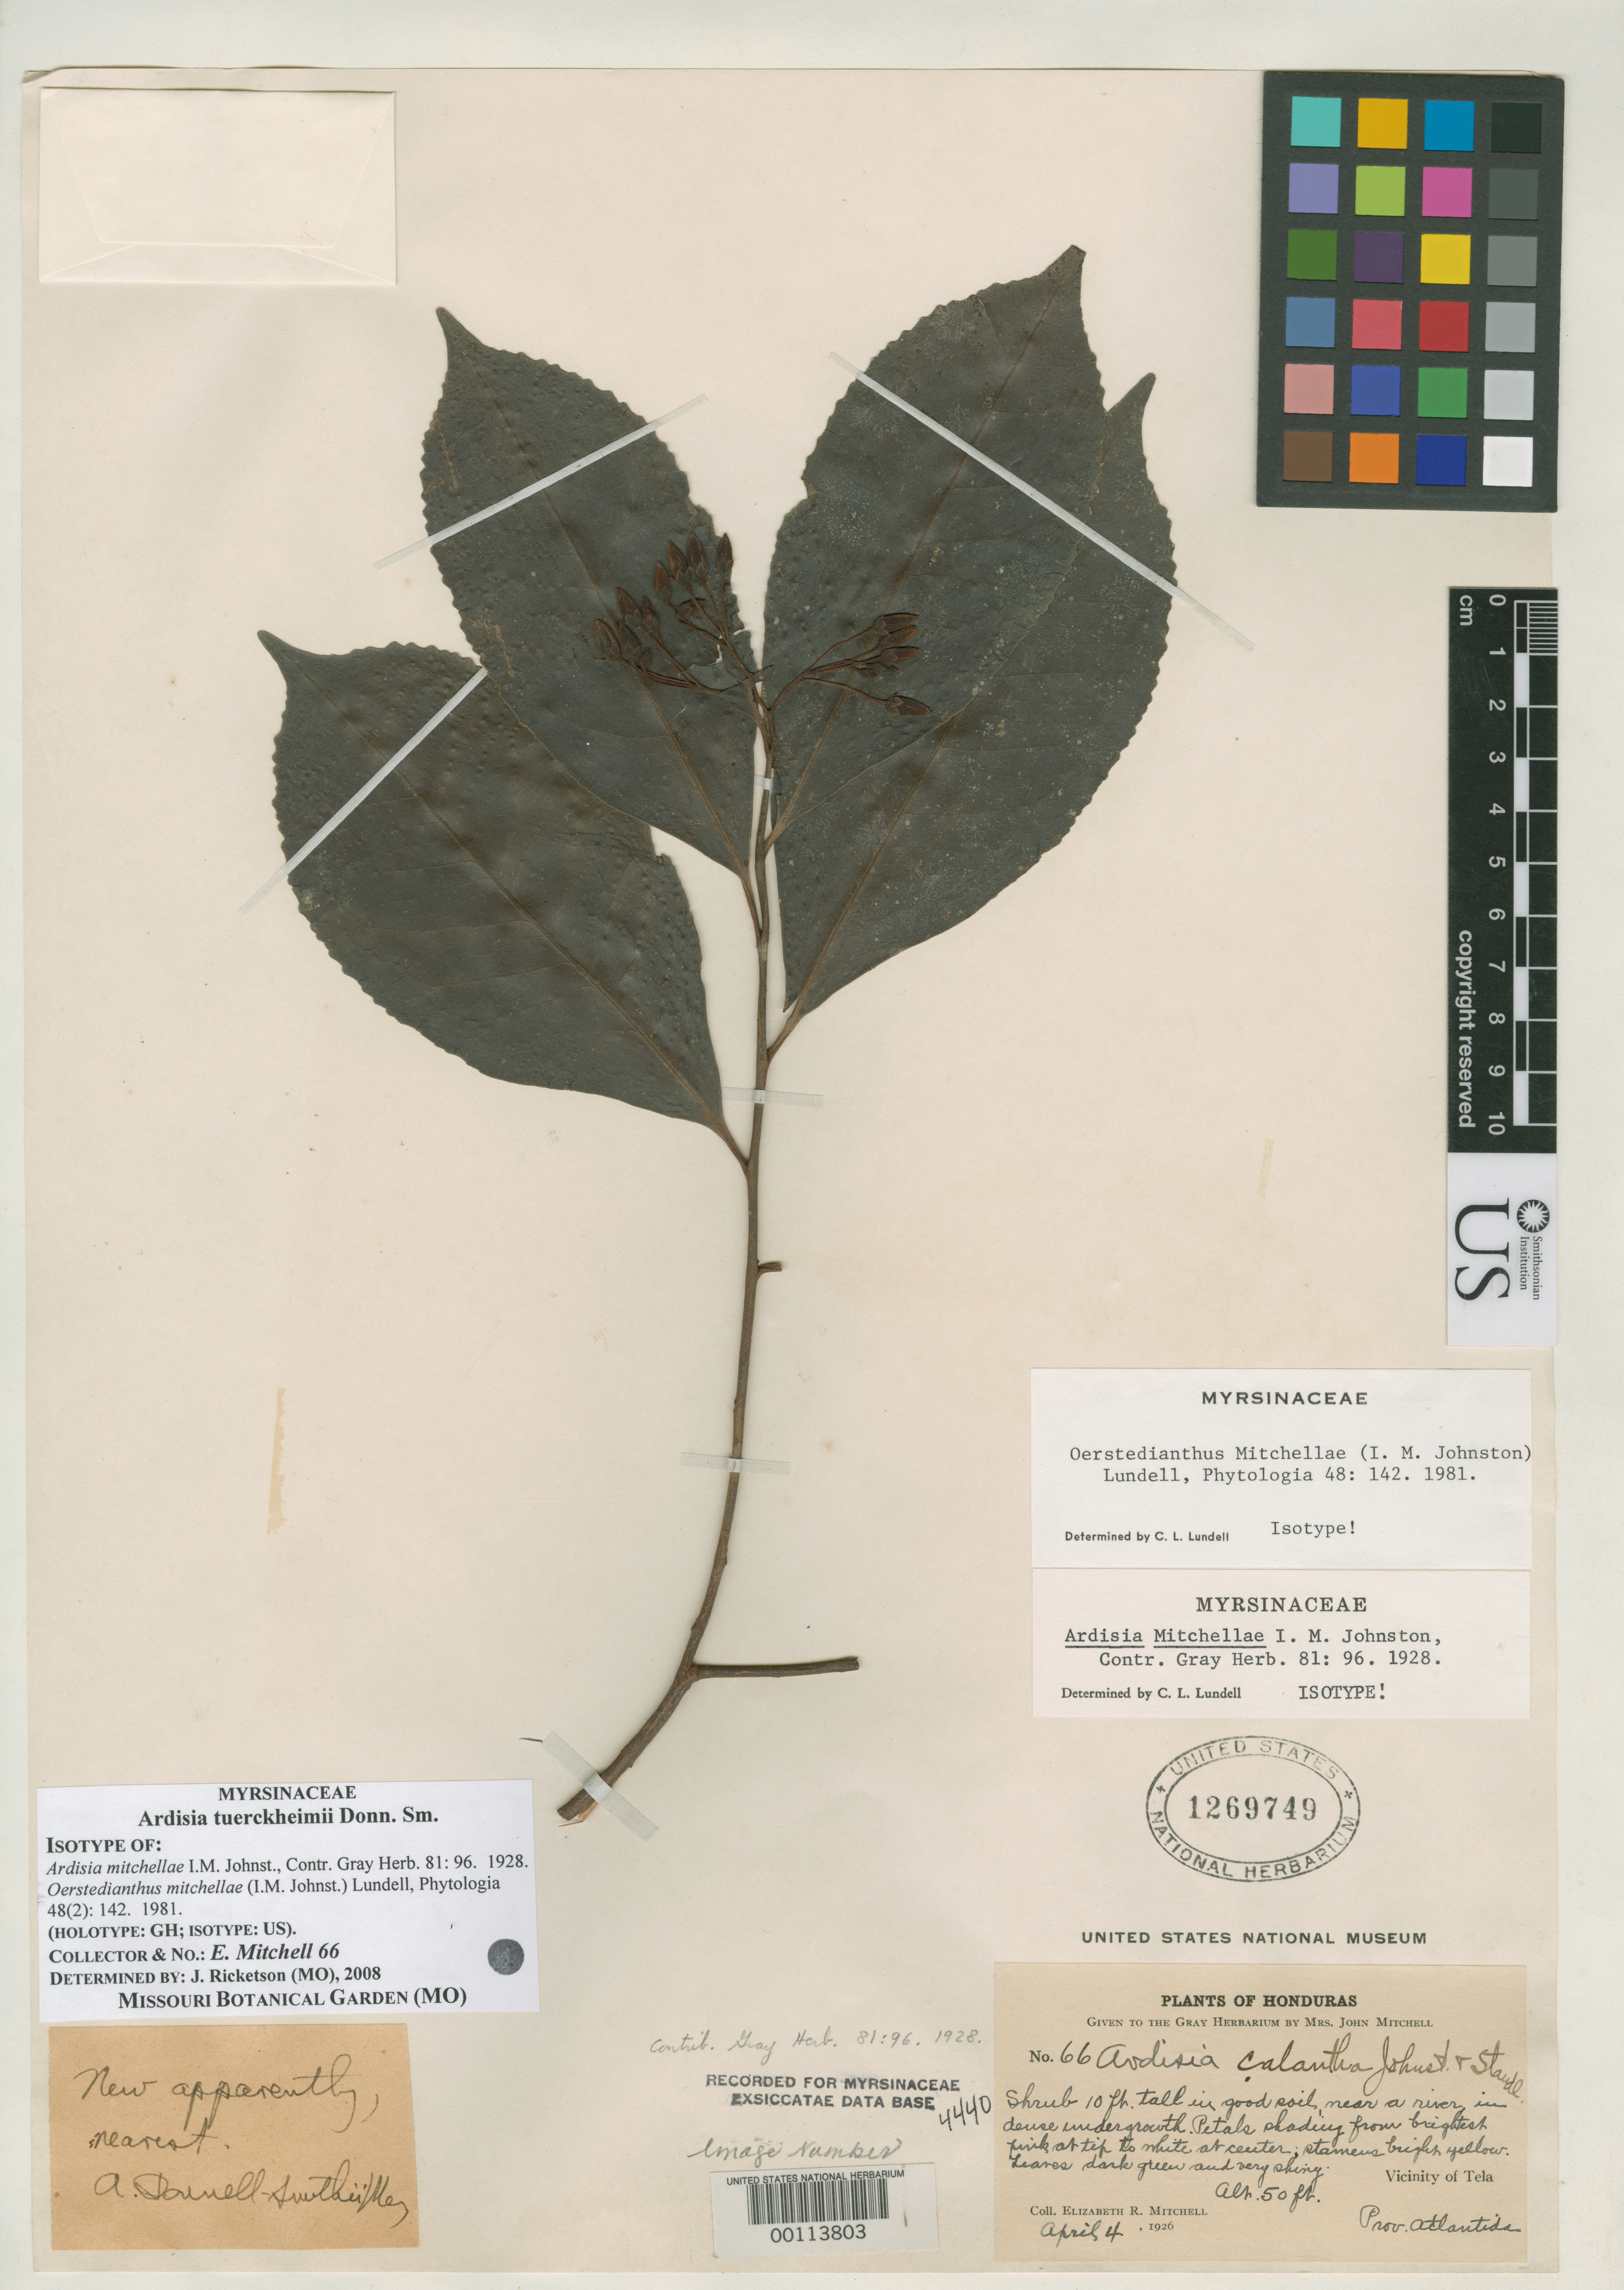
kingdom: Plantae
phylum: Tracheophyta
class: Magnoliopsida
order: Ericales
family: Primulaceae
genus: Ardisia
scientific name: Ardisia mitchelliae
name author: I.M. Johnst.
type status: Isotype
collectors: E. Mitchell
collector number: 66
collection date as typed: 04 Apr 1926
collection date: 1926-04-04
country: Honduras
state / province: Atlántida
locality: Vicinity of Tela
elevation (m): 15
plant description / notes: Specific epithet published as "mitchellae" (after collector Elizabeth R. Mitchell), to be corrected to "mitchelliae" (ICBN Art. 60.11).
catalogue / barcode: US 1269749